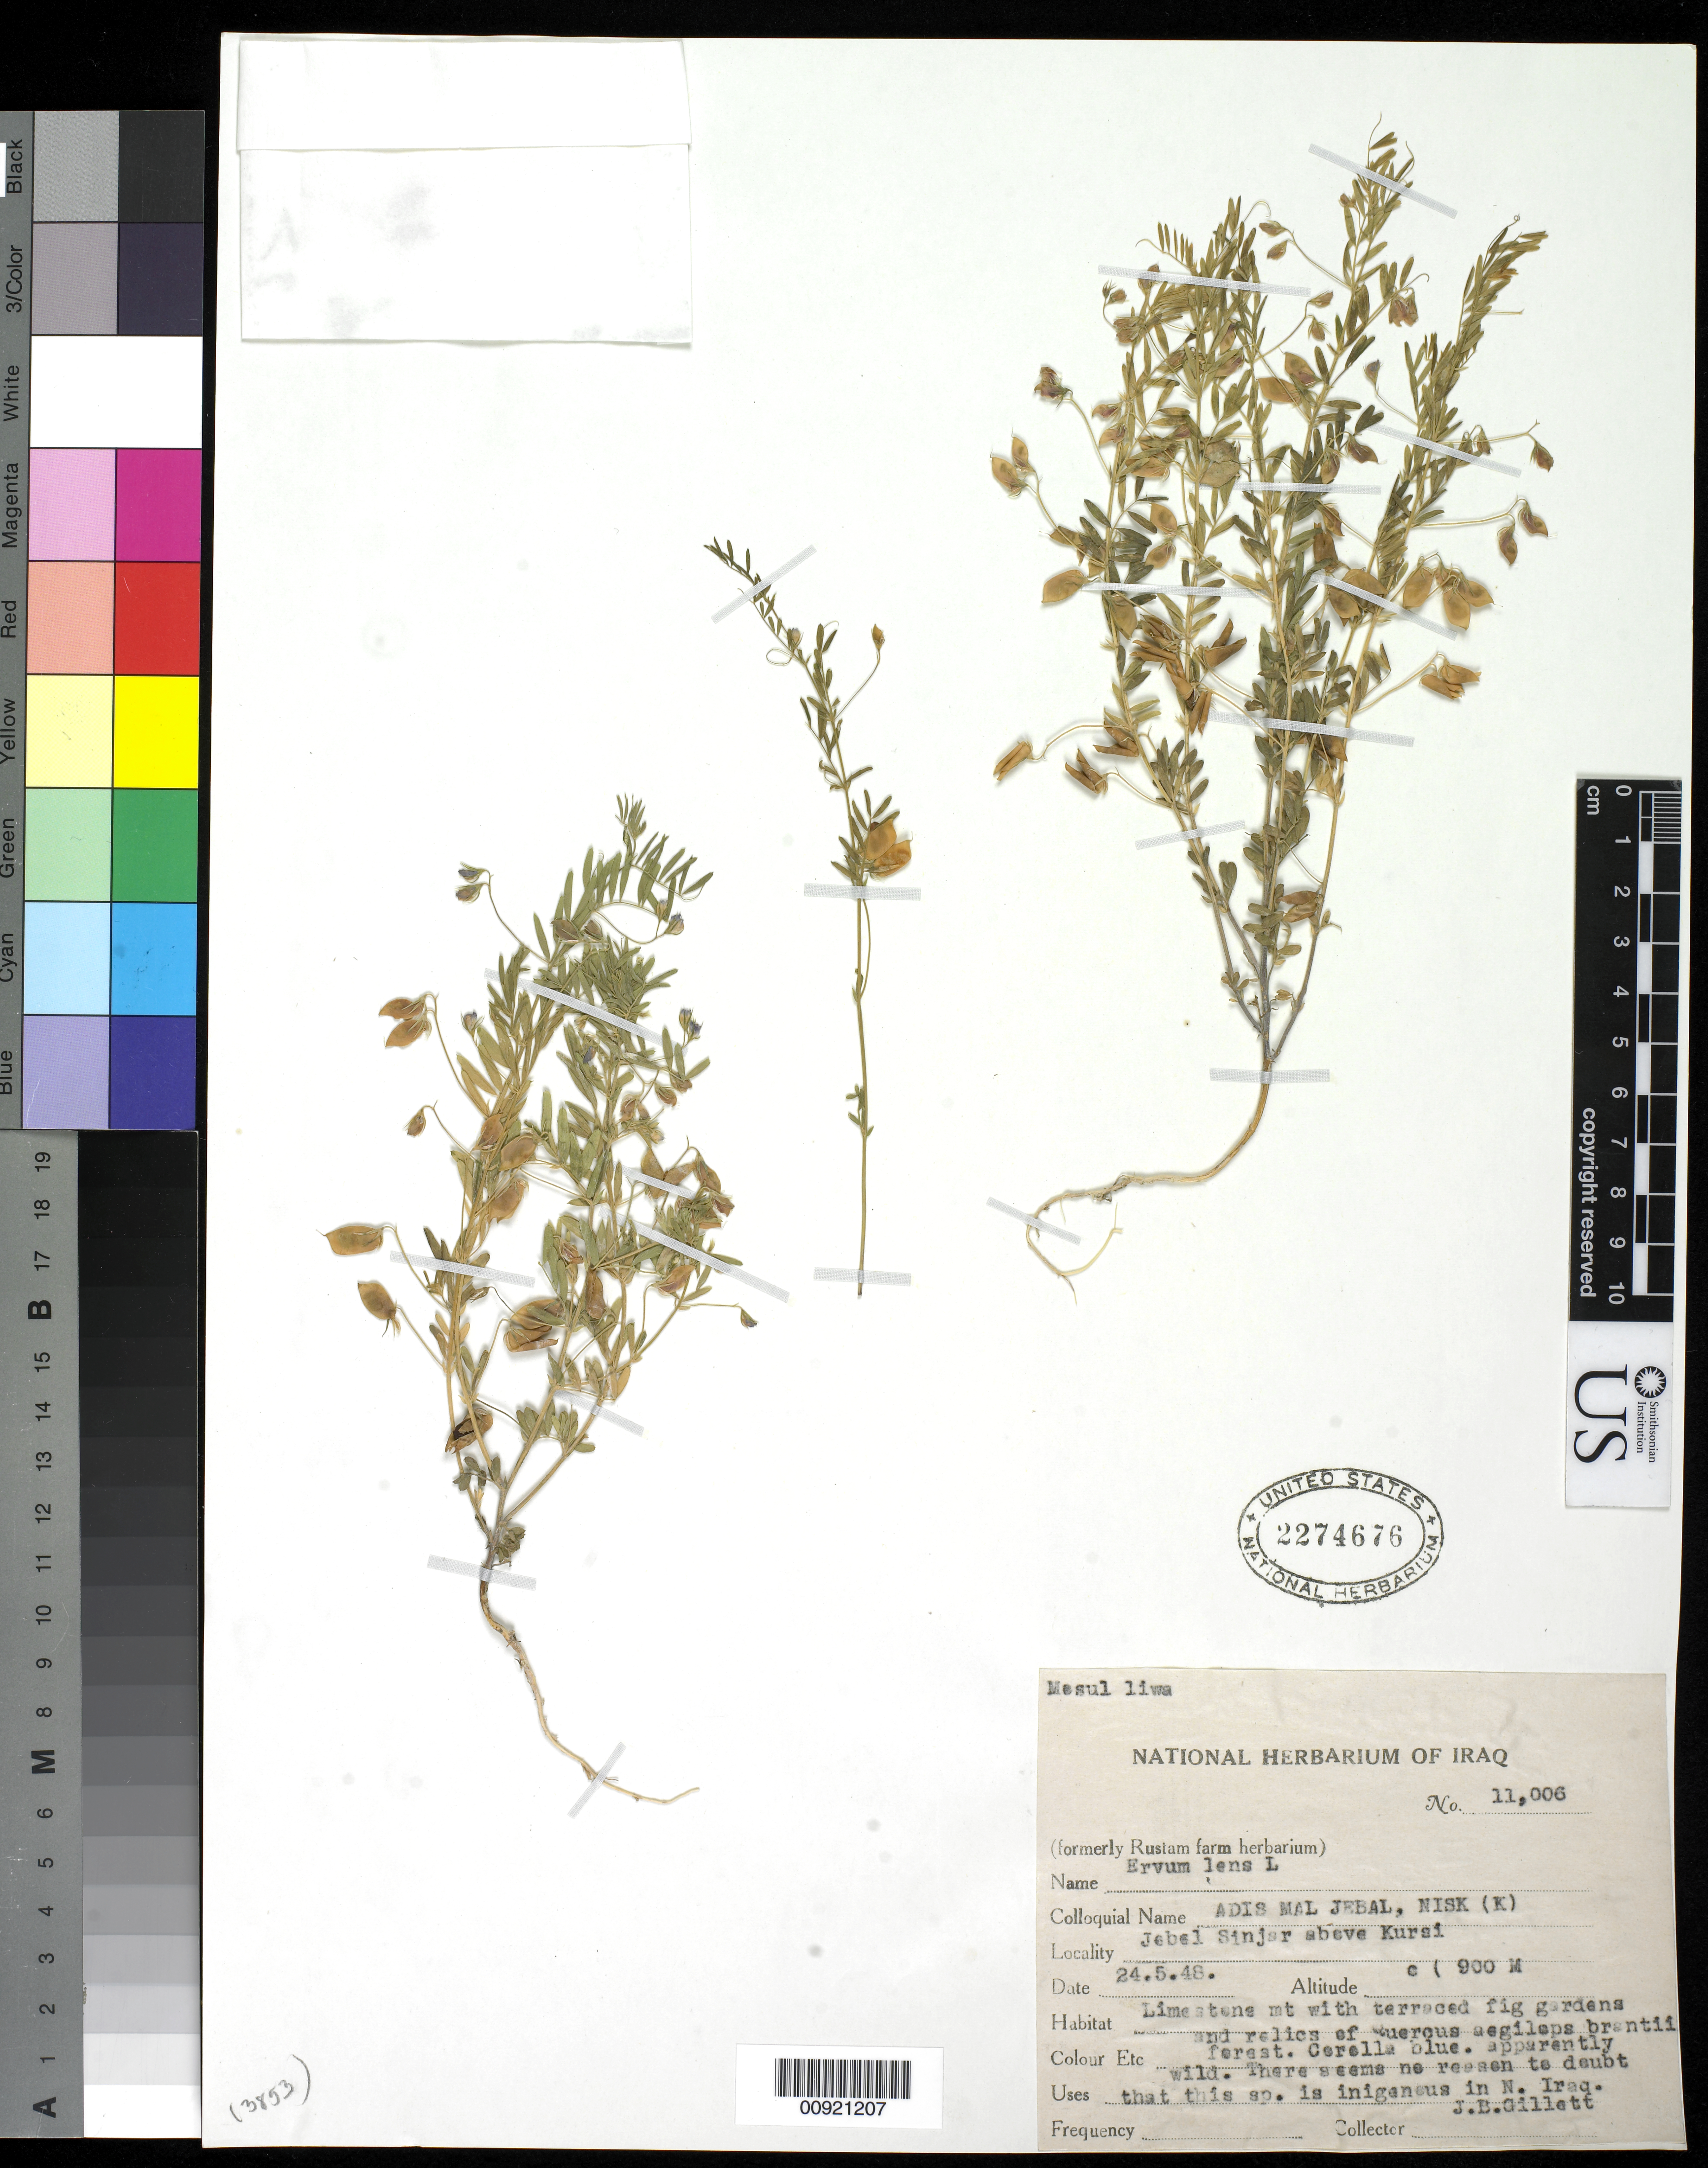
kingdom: Plantae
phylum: Tracheophyta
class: Magnoliopsida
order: Fabales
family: Fabaceae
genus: Vicia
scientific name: Vicia lens subsp. lens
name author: (L.) Coss. & Germ.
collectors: J. Gillespie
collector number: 11006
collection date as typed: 24 May 1948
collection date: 1948-05-24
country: Iraq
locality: Jebel Sinjar above Kursi. Mosul liwa.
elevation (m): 900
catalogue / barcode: US 2274676